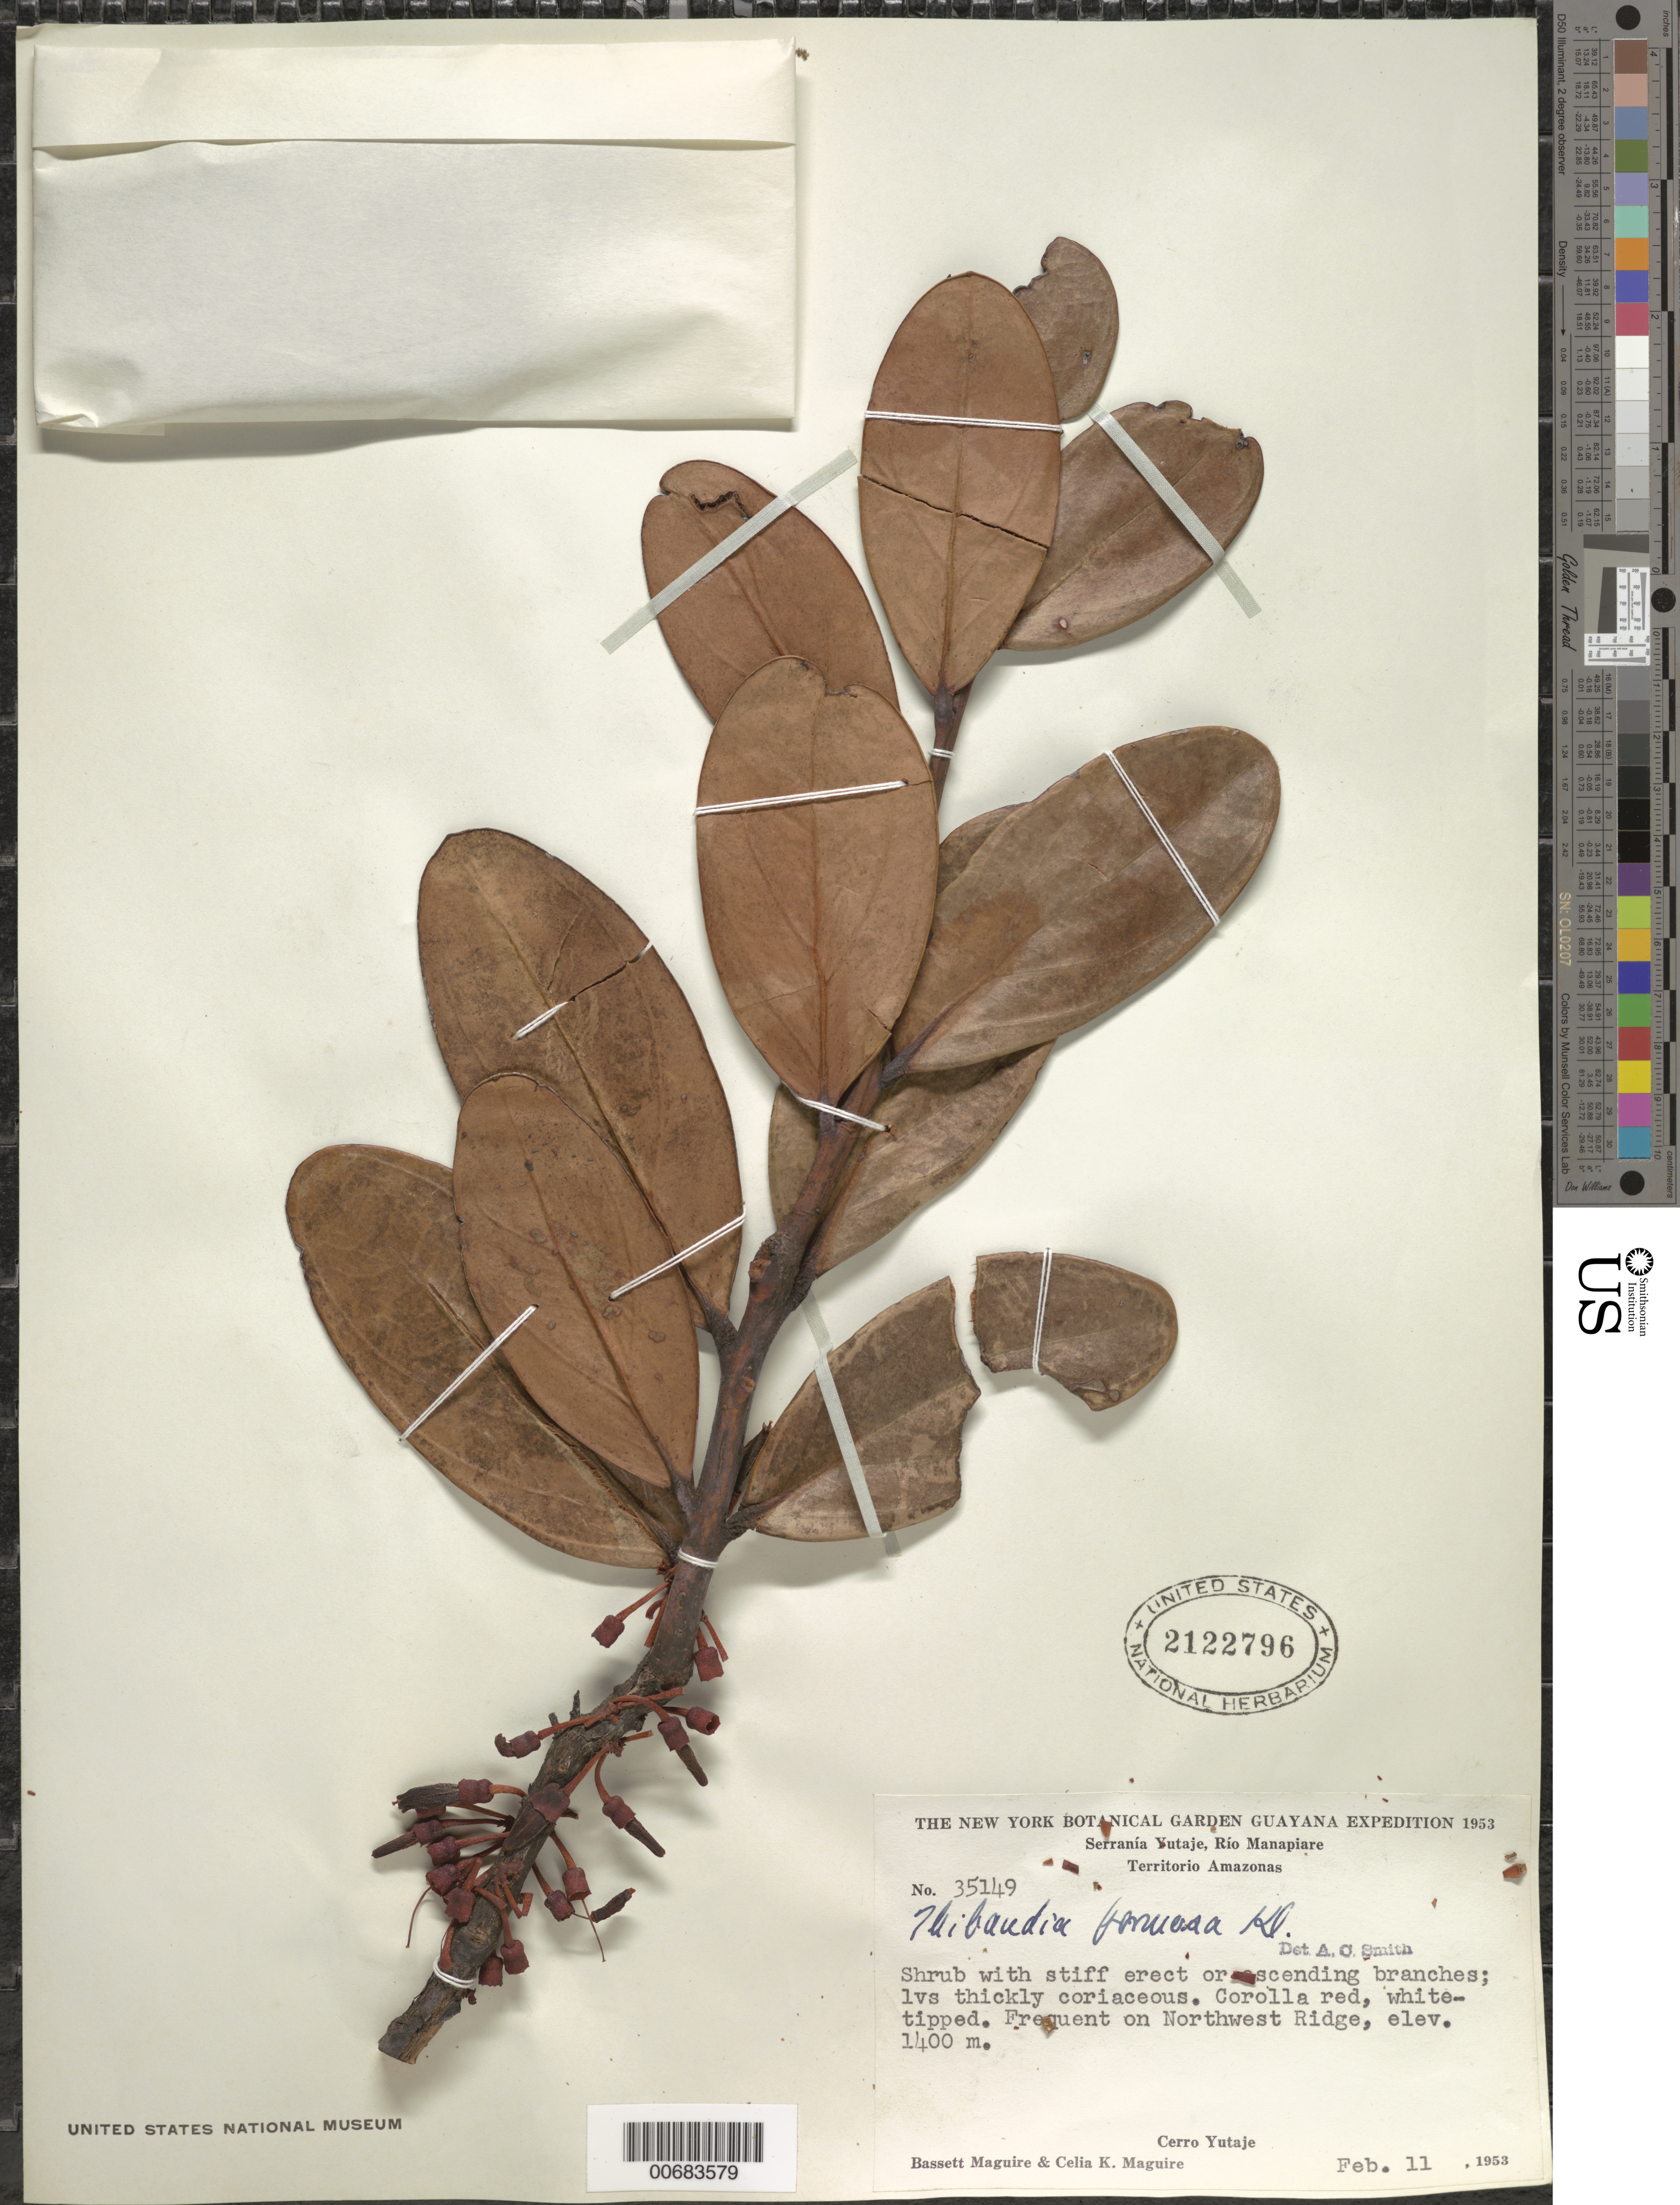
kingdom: Plantae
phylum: Tracheophyta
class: Magnoliopsida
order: Ericales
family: Ericaceae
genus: Thibaudia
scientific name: Thibaudia formosa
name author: (Klotzsch) Hoerold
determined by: Smith, A. C.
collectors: B. Maguire & C. K. Maguire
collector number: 34149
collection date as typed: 11-Feb-53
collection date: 1953-02-11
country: Venezuela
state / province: Amazonas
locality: Serranía Yutajé, Río Manapiare, Northwest Ridge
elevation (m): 1400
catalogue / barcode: US 2122796